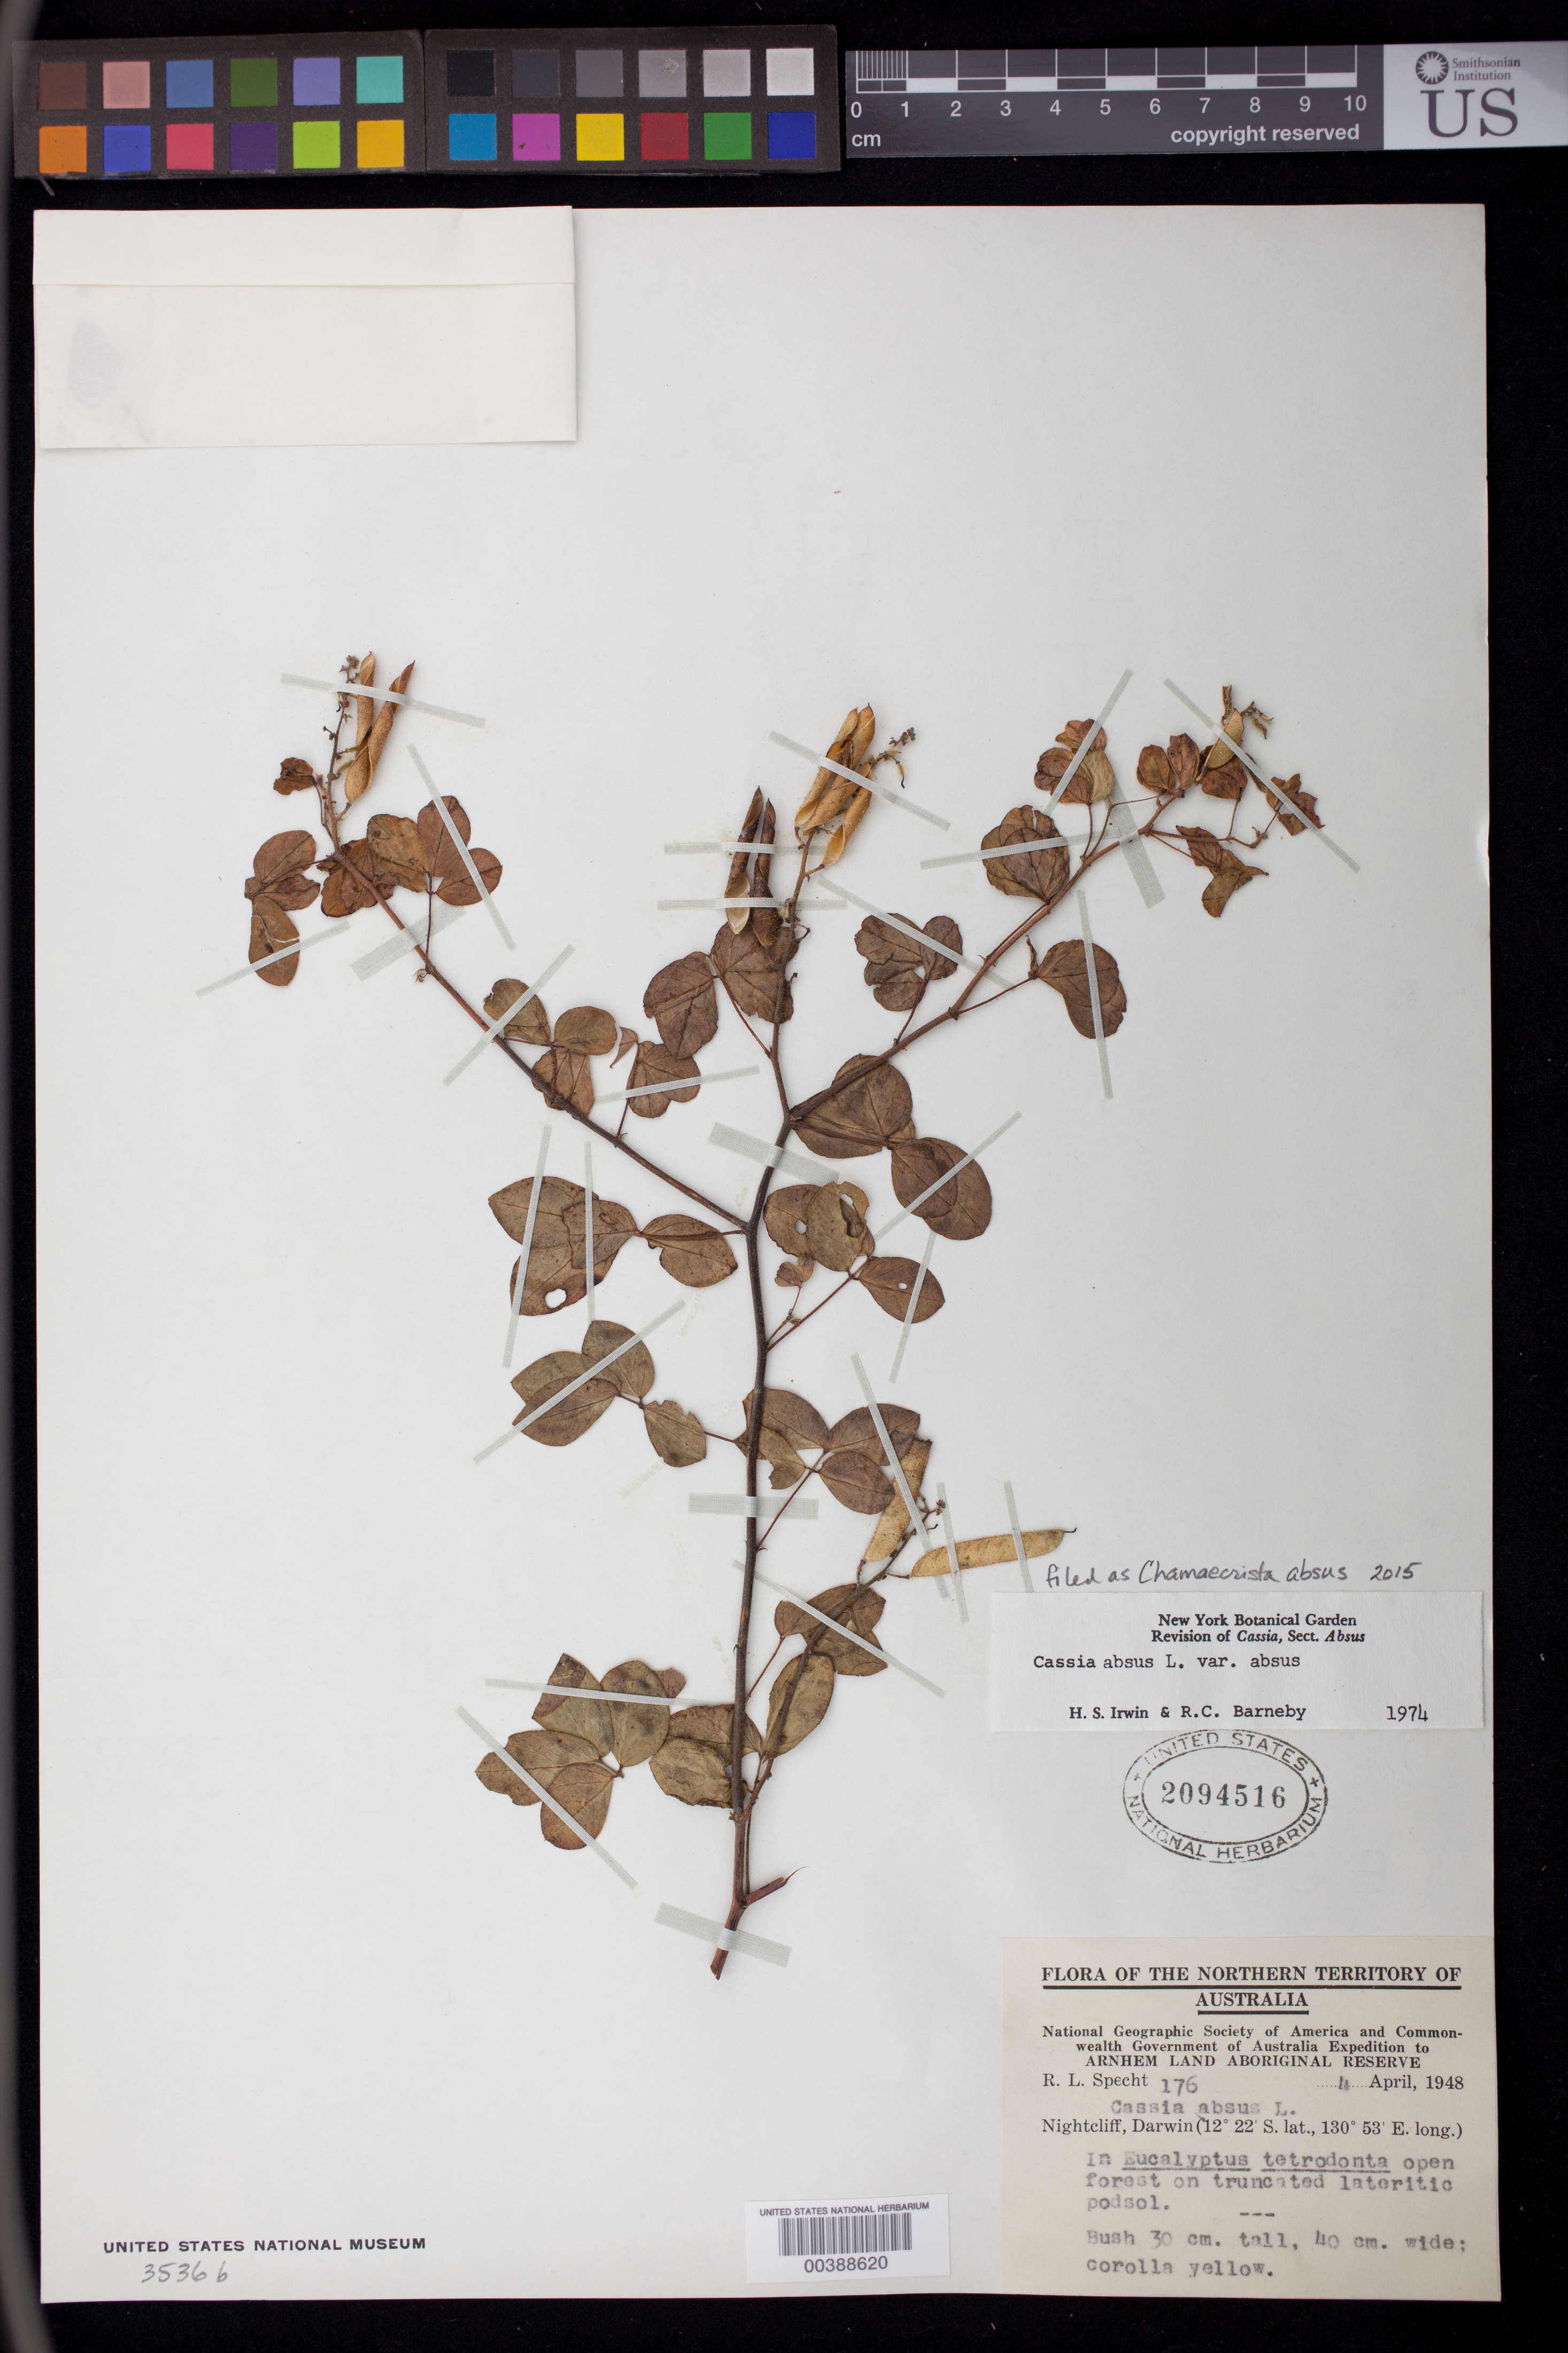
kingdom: Plantae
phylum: Tracheophyta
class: Magnoliopsida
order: Fabales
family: Fabaceae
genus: Chamaecrista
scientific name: Chamaecrista absus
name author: (L.) H.S. Irwin & Barneby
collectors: R. L. Specht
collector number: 176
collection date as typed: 04 Apr 1948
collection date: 1948-04-04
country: Australia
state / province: Northern Territory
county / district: Darwin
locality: Arnhem land aboriginal reserve; nightcliff, darwin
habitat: In Eucalyptus tetrodonta open forest on truncated lateritic podsol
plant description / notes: Buch 30 cm. tall, 40 cm. wide; corolla yellow.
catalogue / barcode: US 2094516